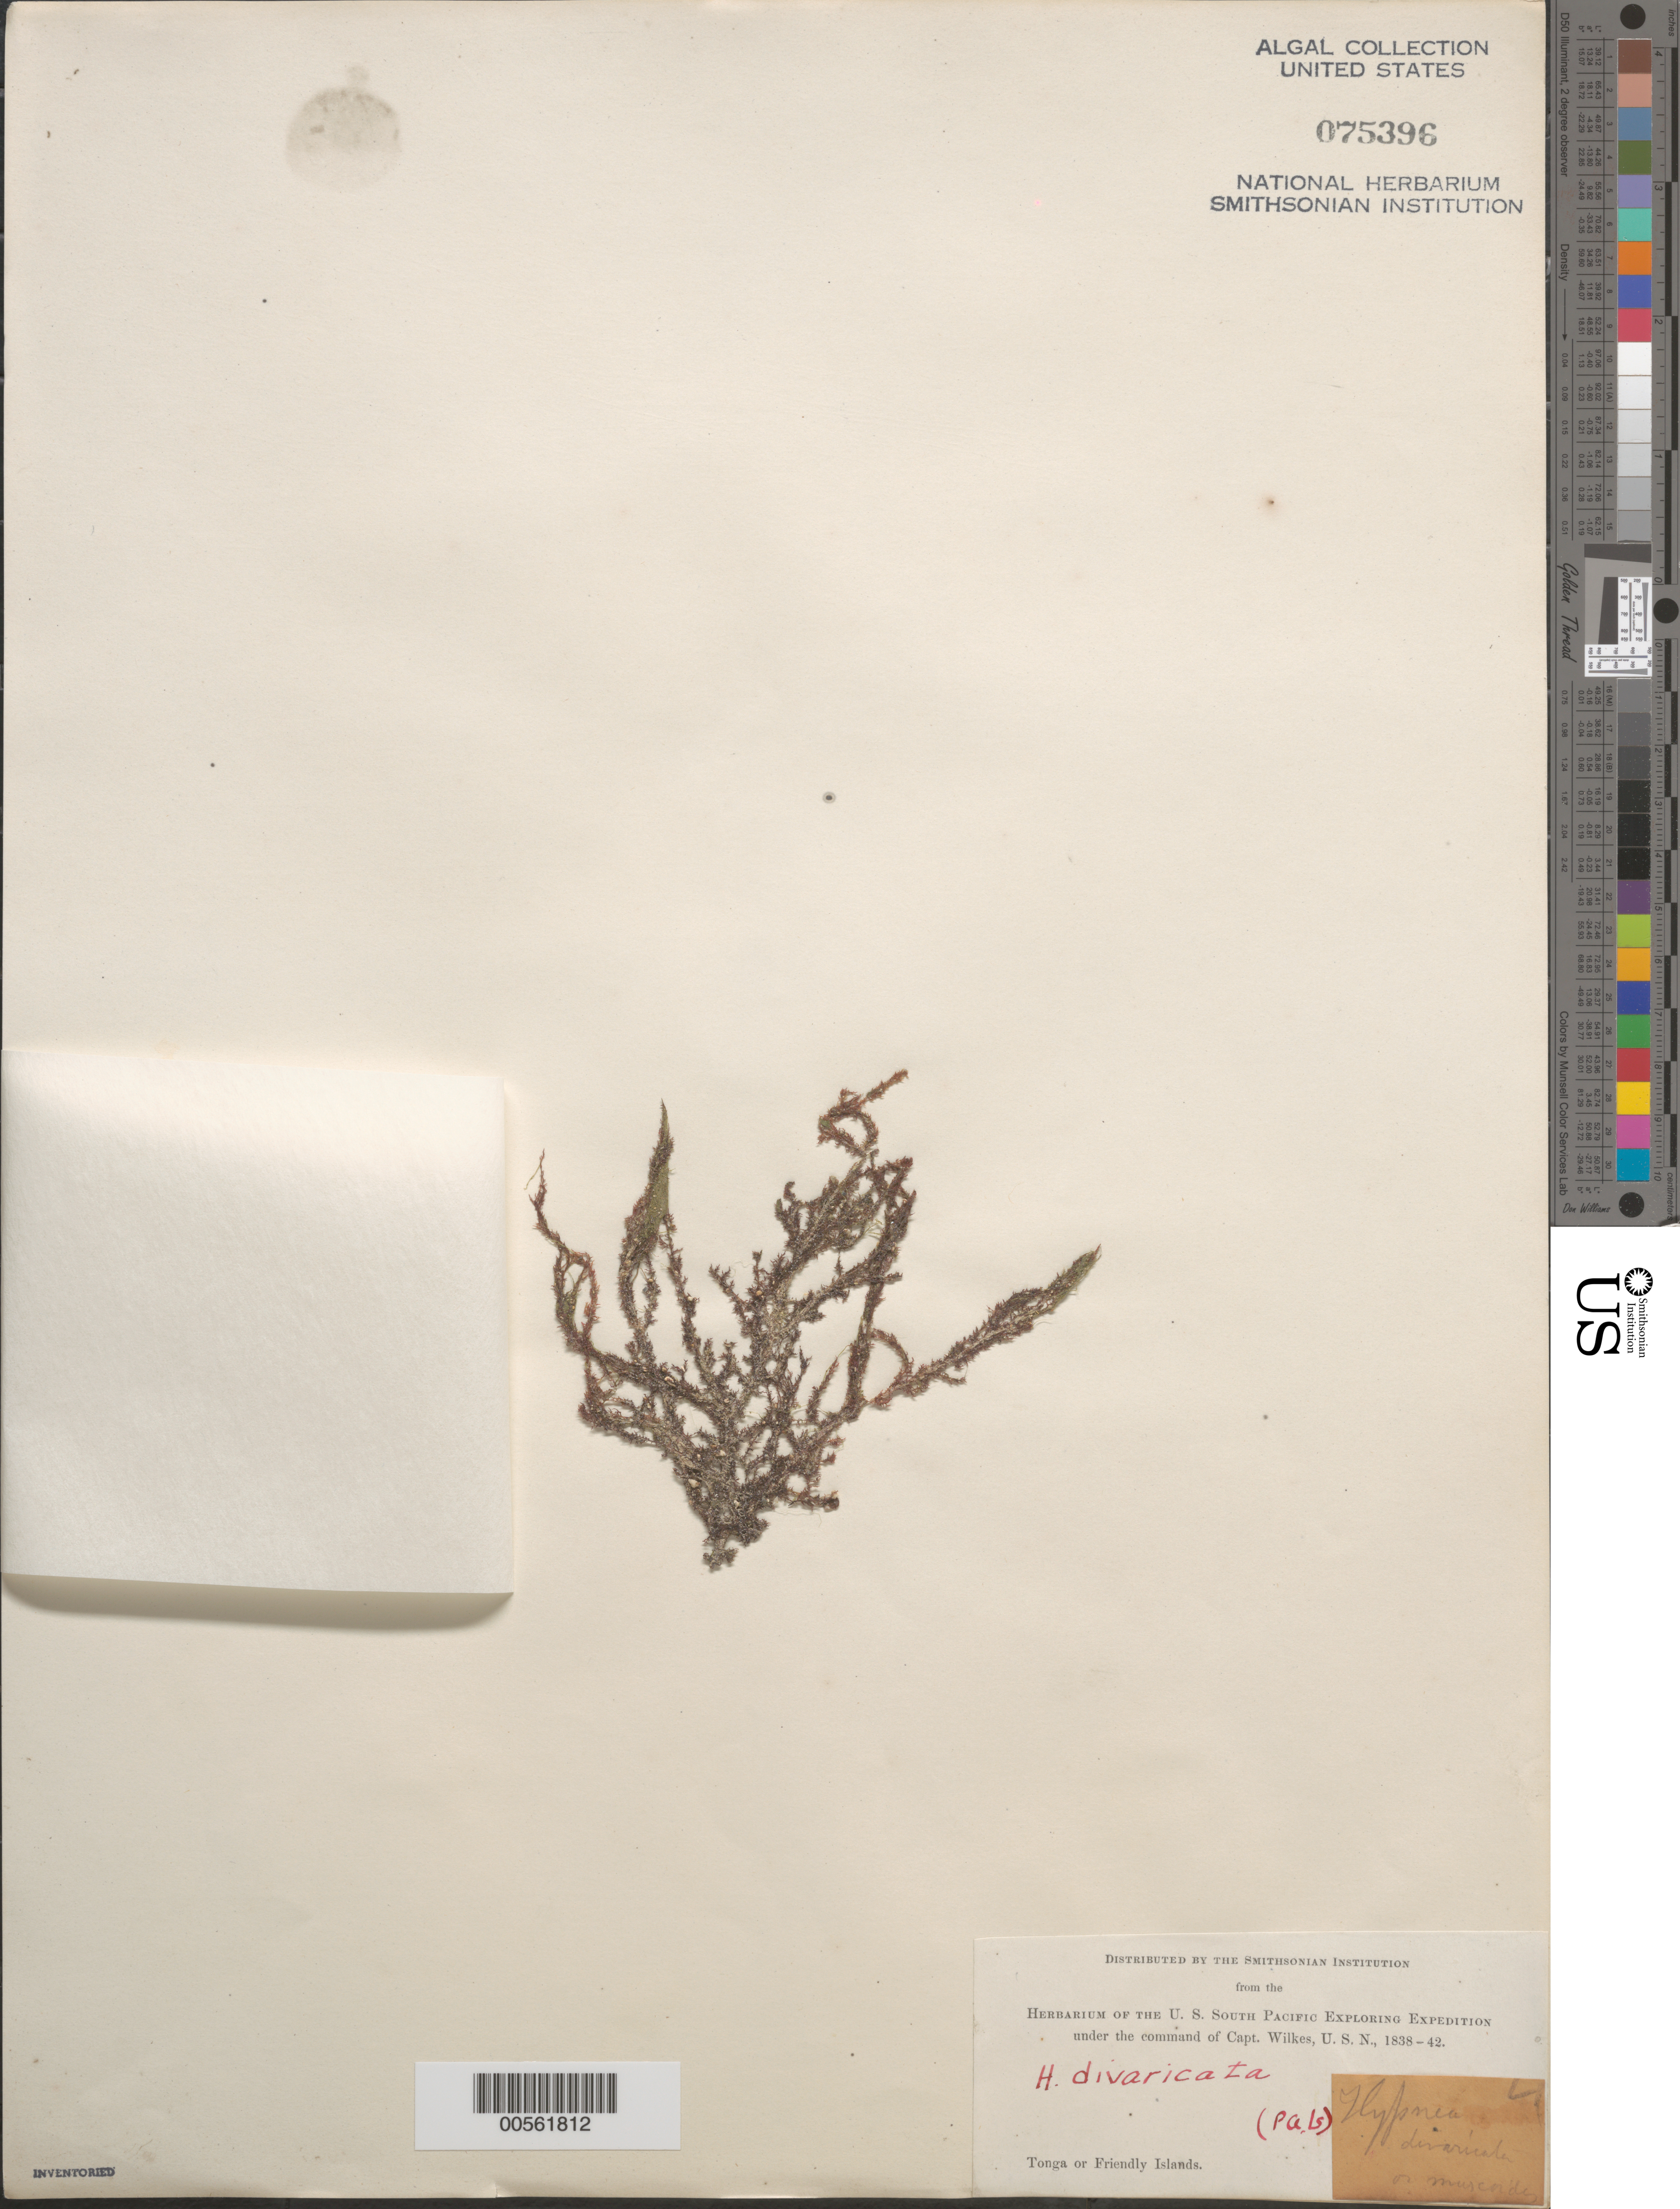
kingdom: Plantae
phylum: Rhodophyta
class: Florideophyceae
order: Gigartinales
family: Cystocloniaceae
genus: Hypnea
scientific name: Hypnea divaricata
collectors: W. D. Brackenridge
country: Tonga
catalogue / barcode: US 75396